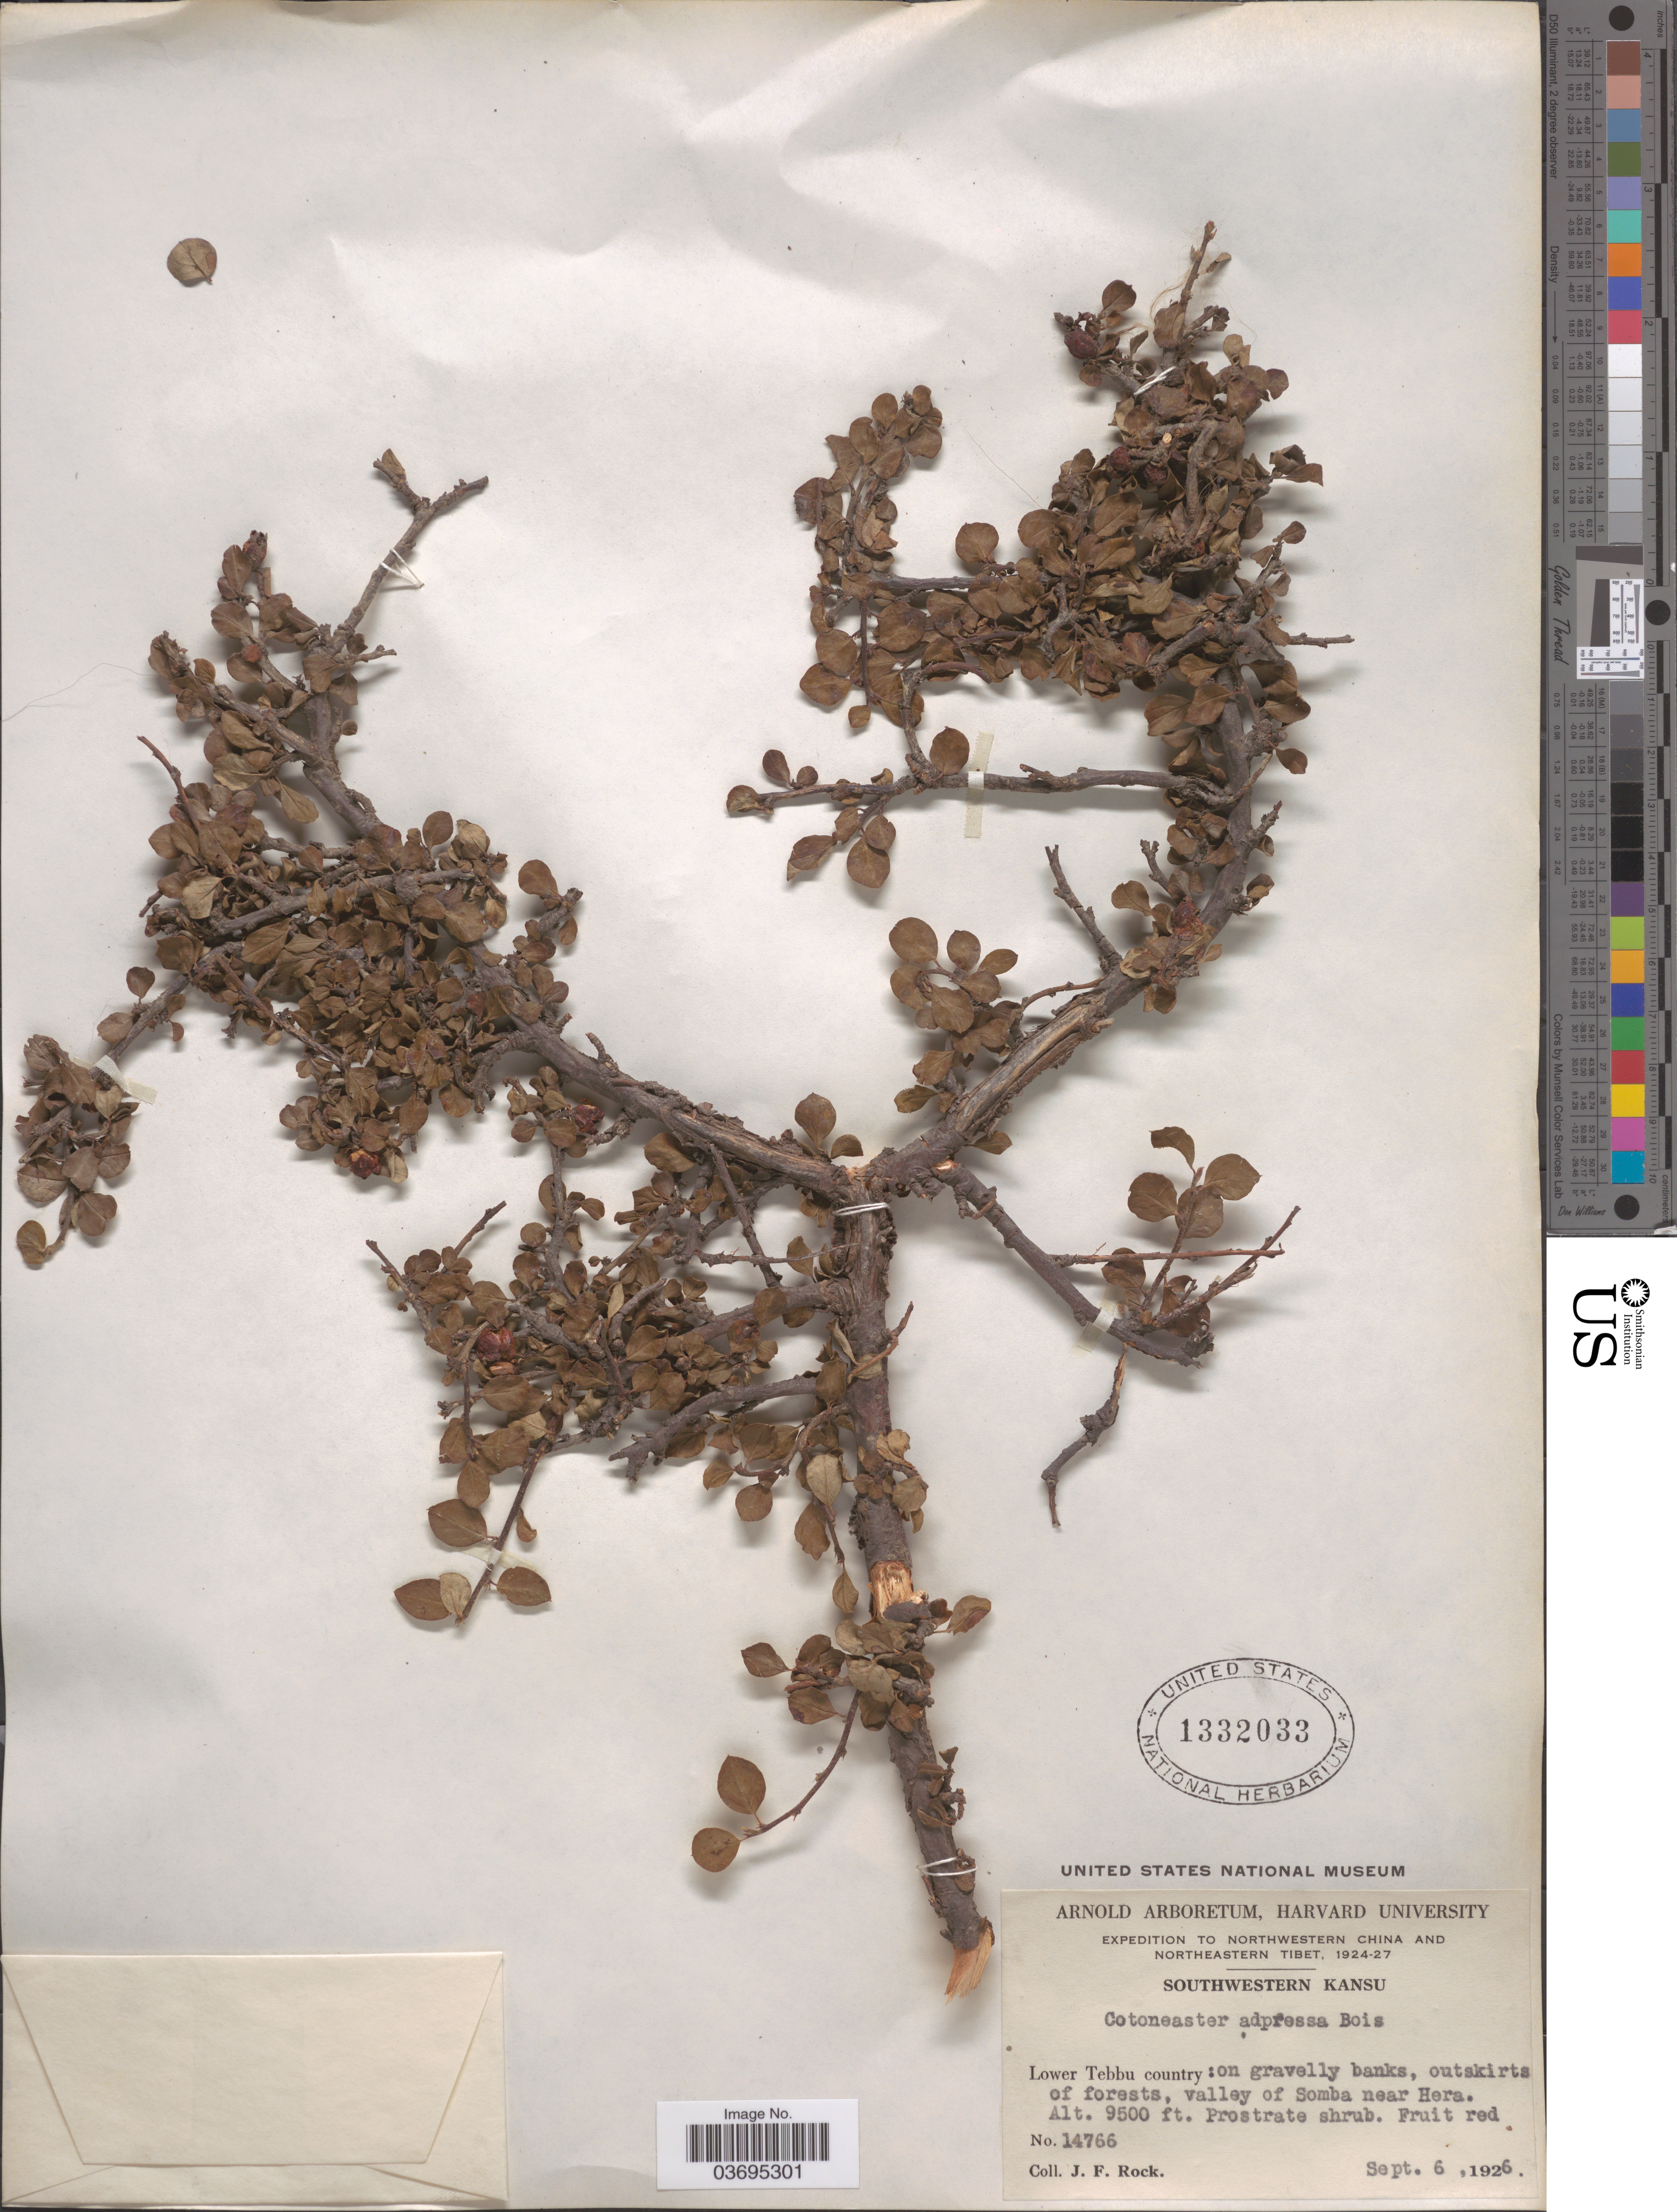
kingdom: Plantae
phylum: Tracheophyta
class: Magnoliopsida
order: Rosales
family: Rosaceae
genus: Cotoneaster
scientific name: Cotoneaster adpressus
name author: Bois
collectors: J. Rock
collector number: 14766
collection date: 1926-09-06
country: China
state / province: Gansu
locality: Southwestern Kansu. Lower Tebbu country: on gravelly banks, outskirts of forests, valley of Somba near Hera.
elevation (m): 2896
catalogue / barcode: US 1332033